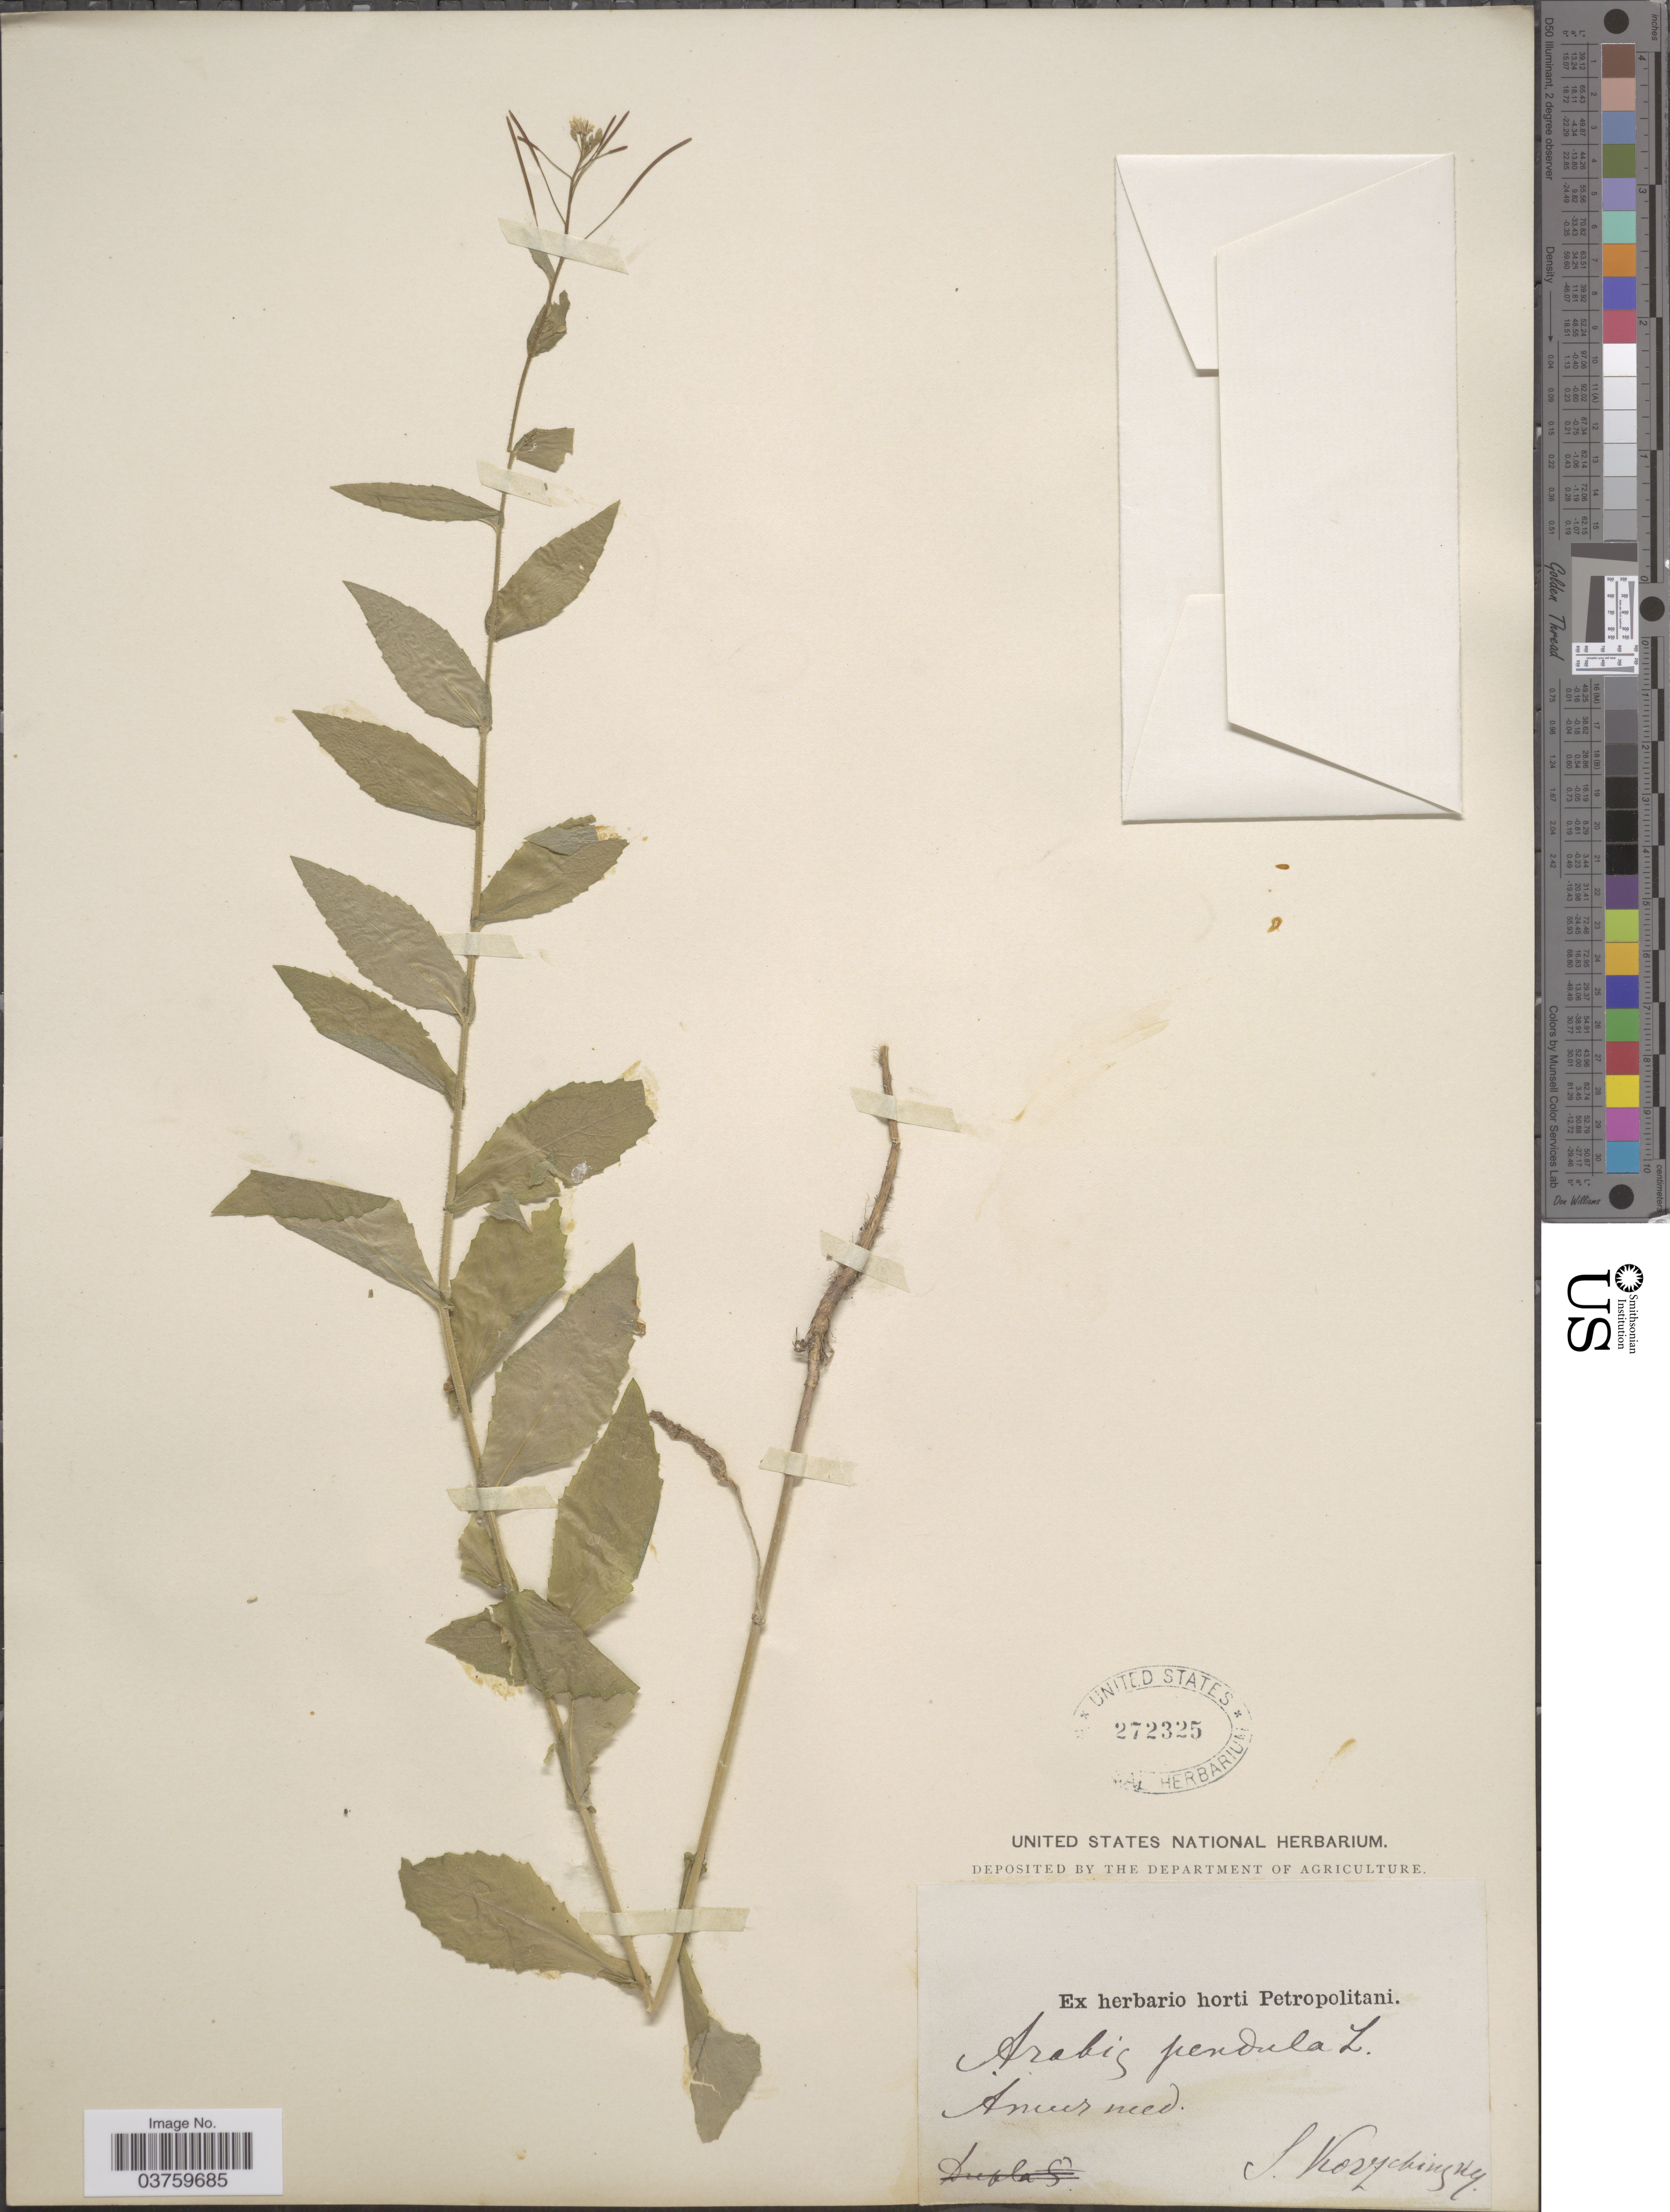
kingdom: Plantae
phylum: Tracheophyta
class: Magnoliopsida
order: Brassicales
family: Brassicaceae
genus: Arabis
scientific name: Arabis pendula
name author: L.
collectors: S. Korzchinsky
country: Russian Federation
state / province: Amur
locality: Amur med.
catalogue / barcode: US 272325